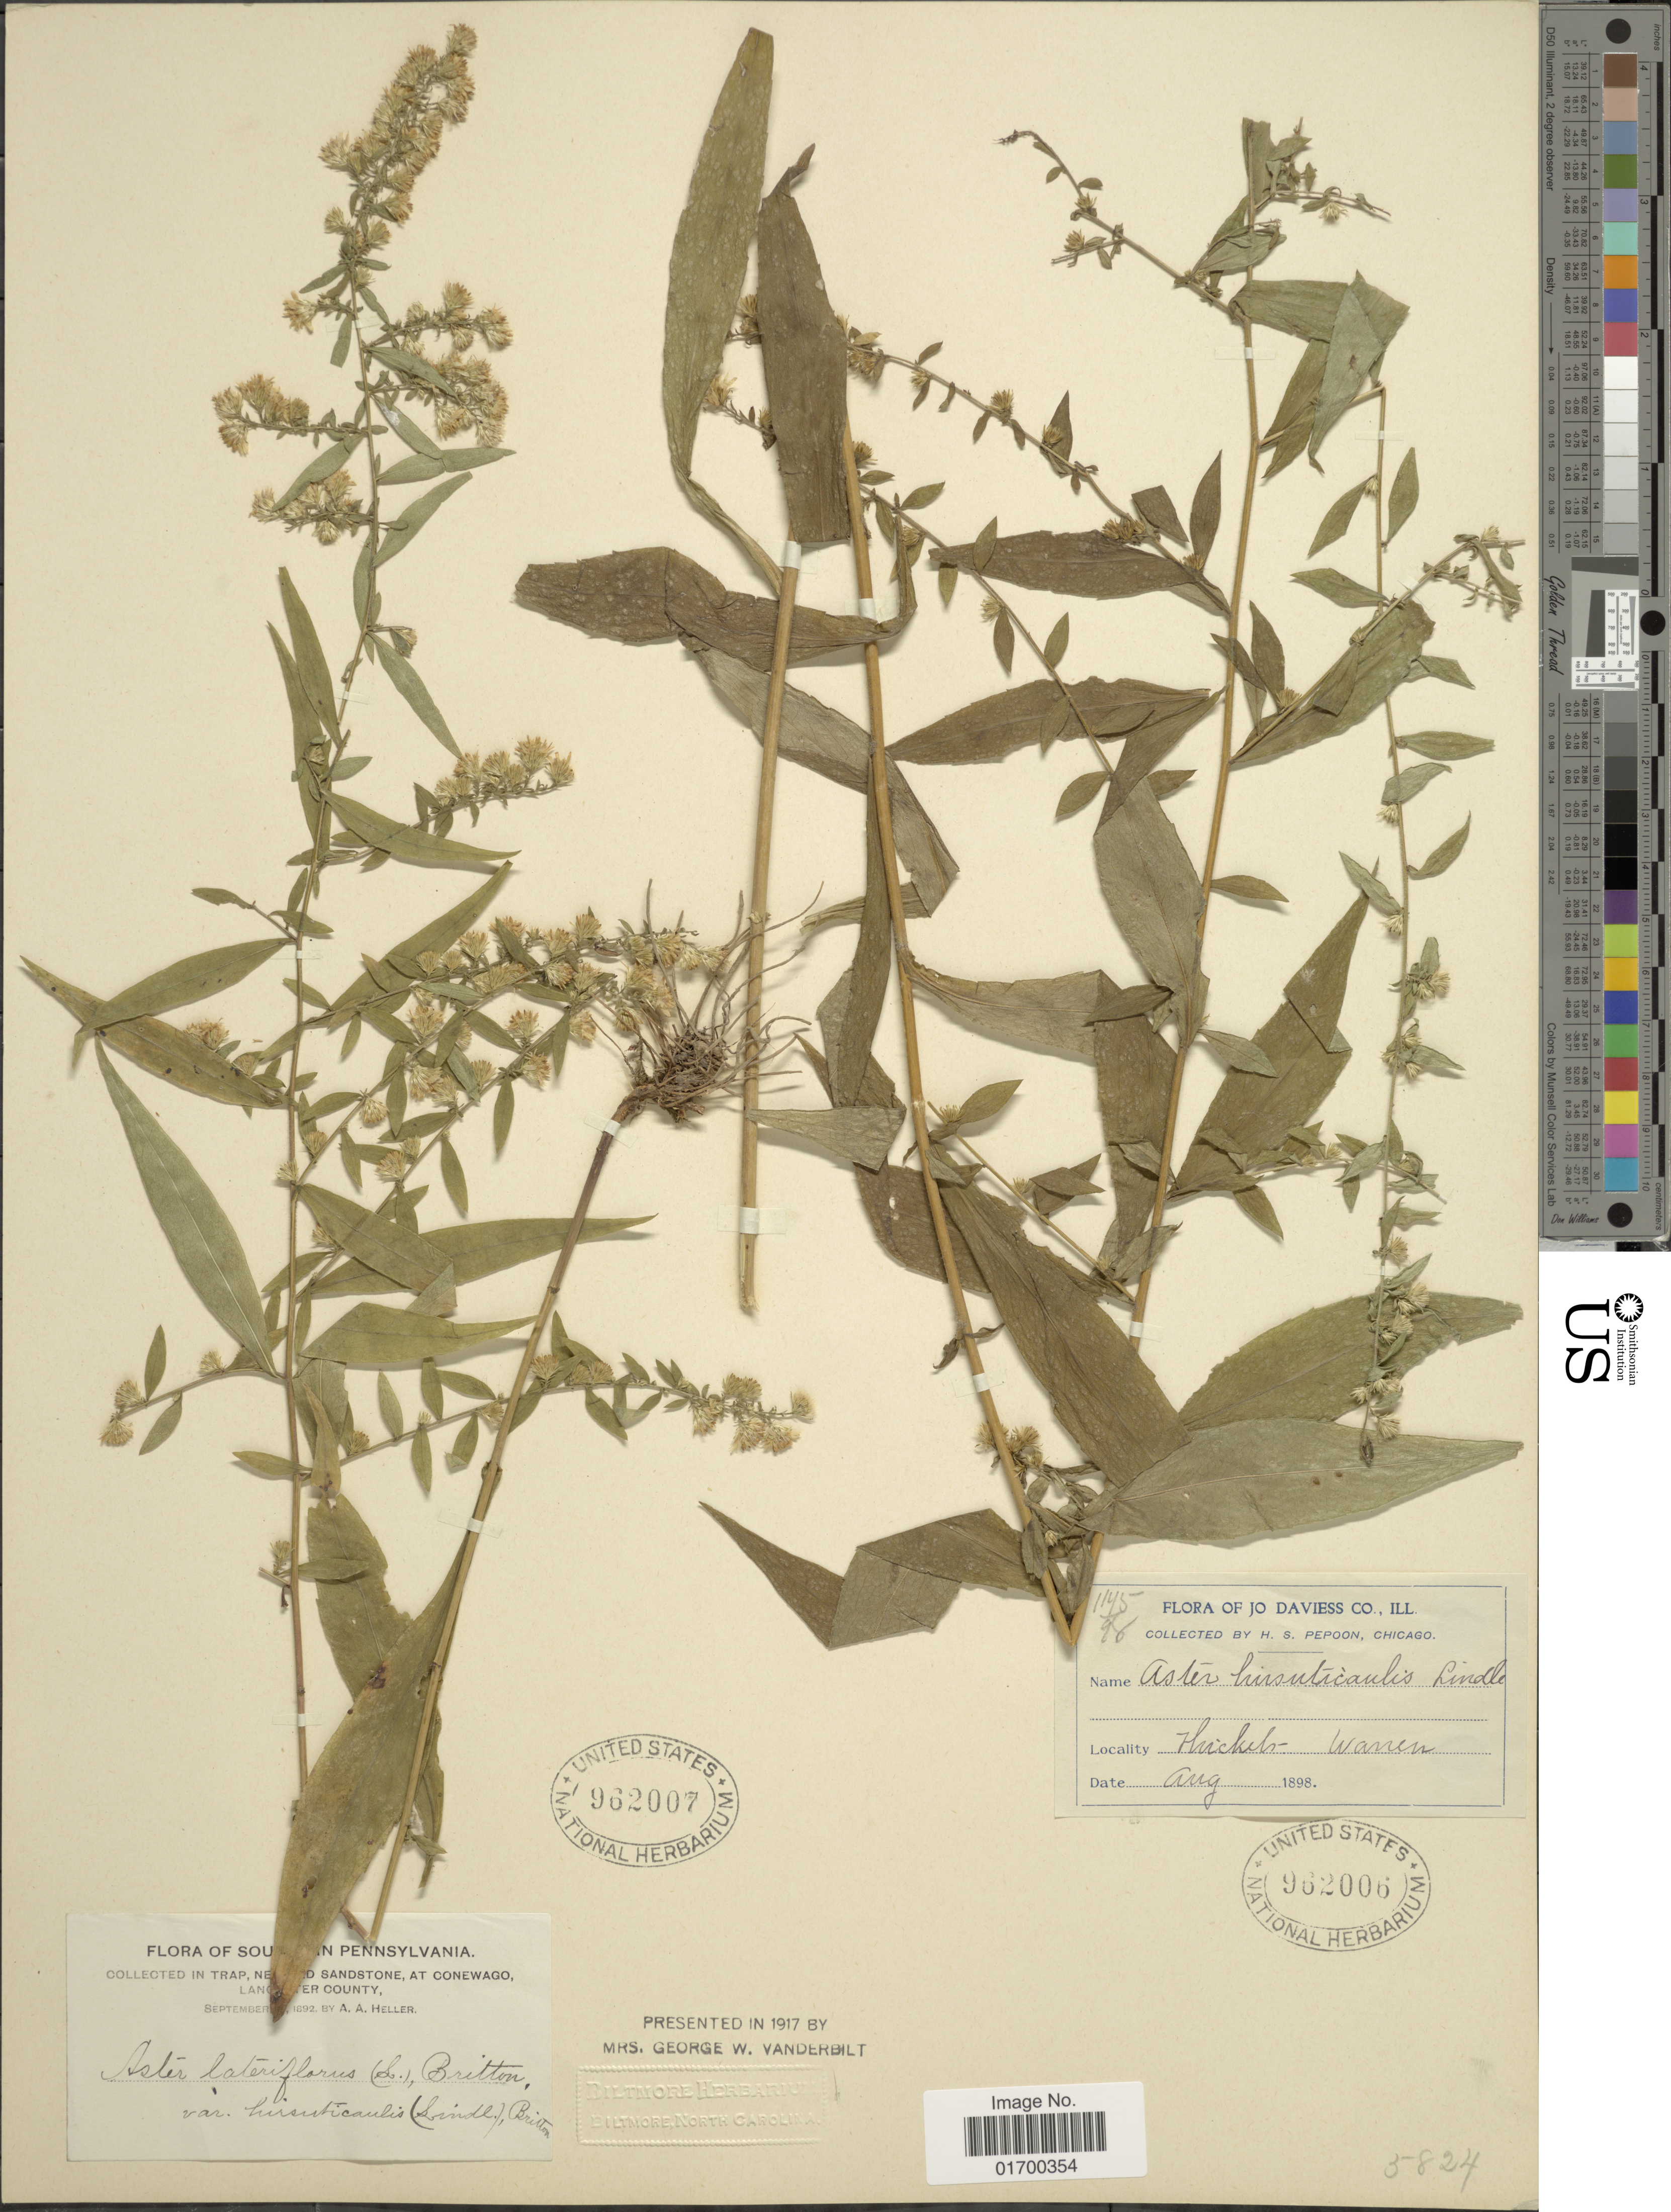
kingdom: Plantae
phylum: Tracheophyta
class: Magnoliopsida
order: Asterales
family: Asteraceae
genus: Symphyotrichum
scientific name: Symphyotrichum lateriflorum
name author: (L.) Á. Löve & D. Löve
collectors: A. A. Heller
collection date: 1892-09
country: United States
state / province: Pennsylvania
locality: Southern Pennsylvania, in trap, sandstone, at Conewago, Lancaster County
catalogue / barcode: US 962007